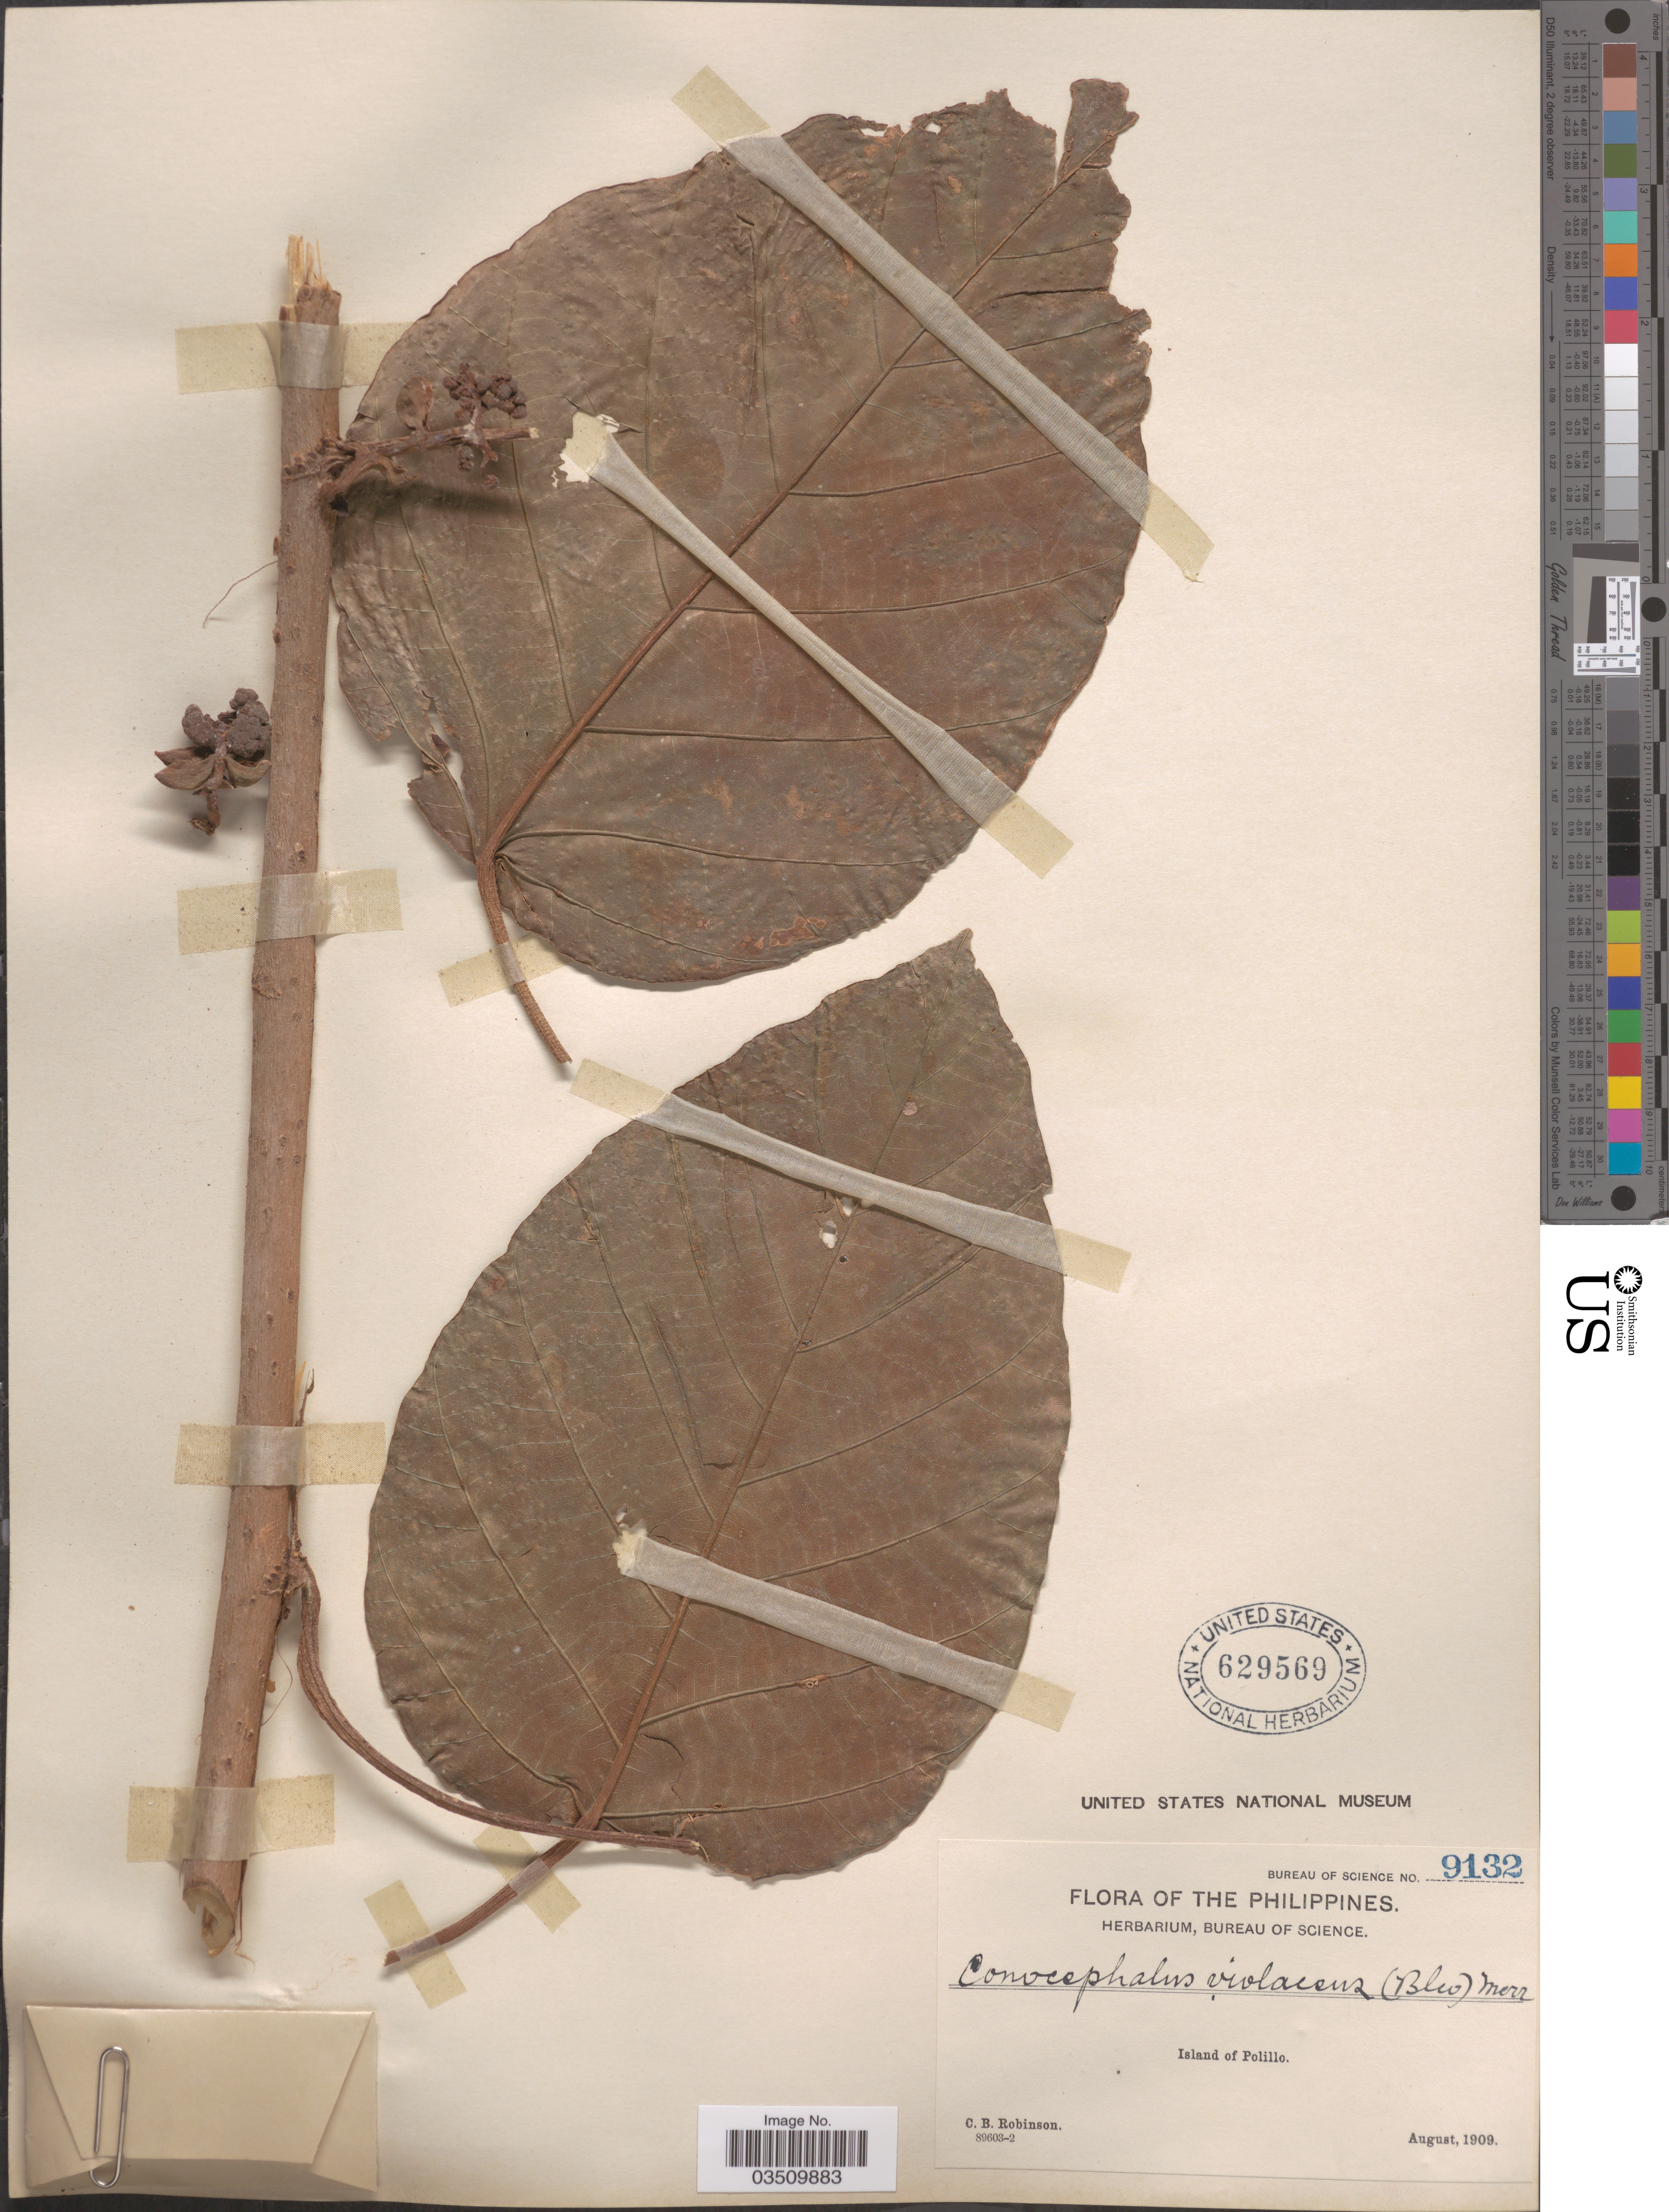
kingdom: Plantae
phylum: Tracheophyta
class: Magnoliopsida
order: Rosales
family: Urticaceae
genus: Poikilospermum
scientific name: Poikilospermum suaveolens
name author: (Blume) Merr.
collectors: C. Robinson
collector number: Bureau of Sceince 9132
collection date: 1909-08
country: Philippines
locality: Island of Polillo.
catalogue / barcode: US 629569